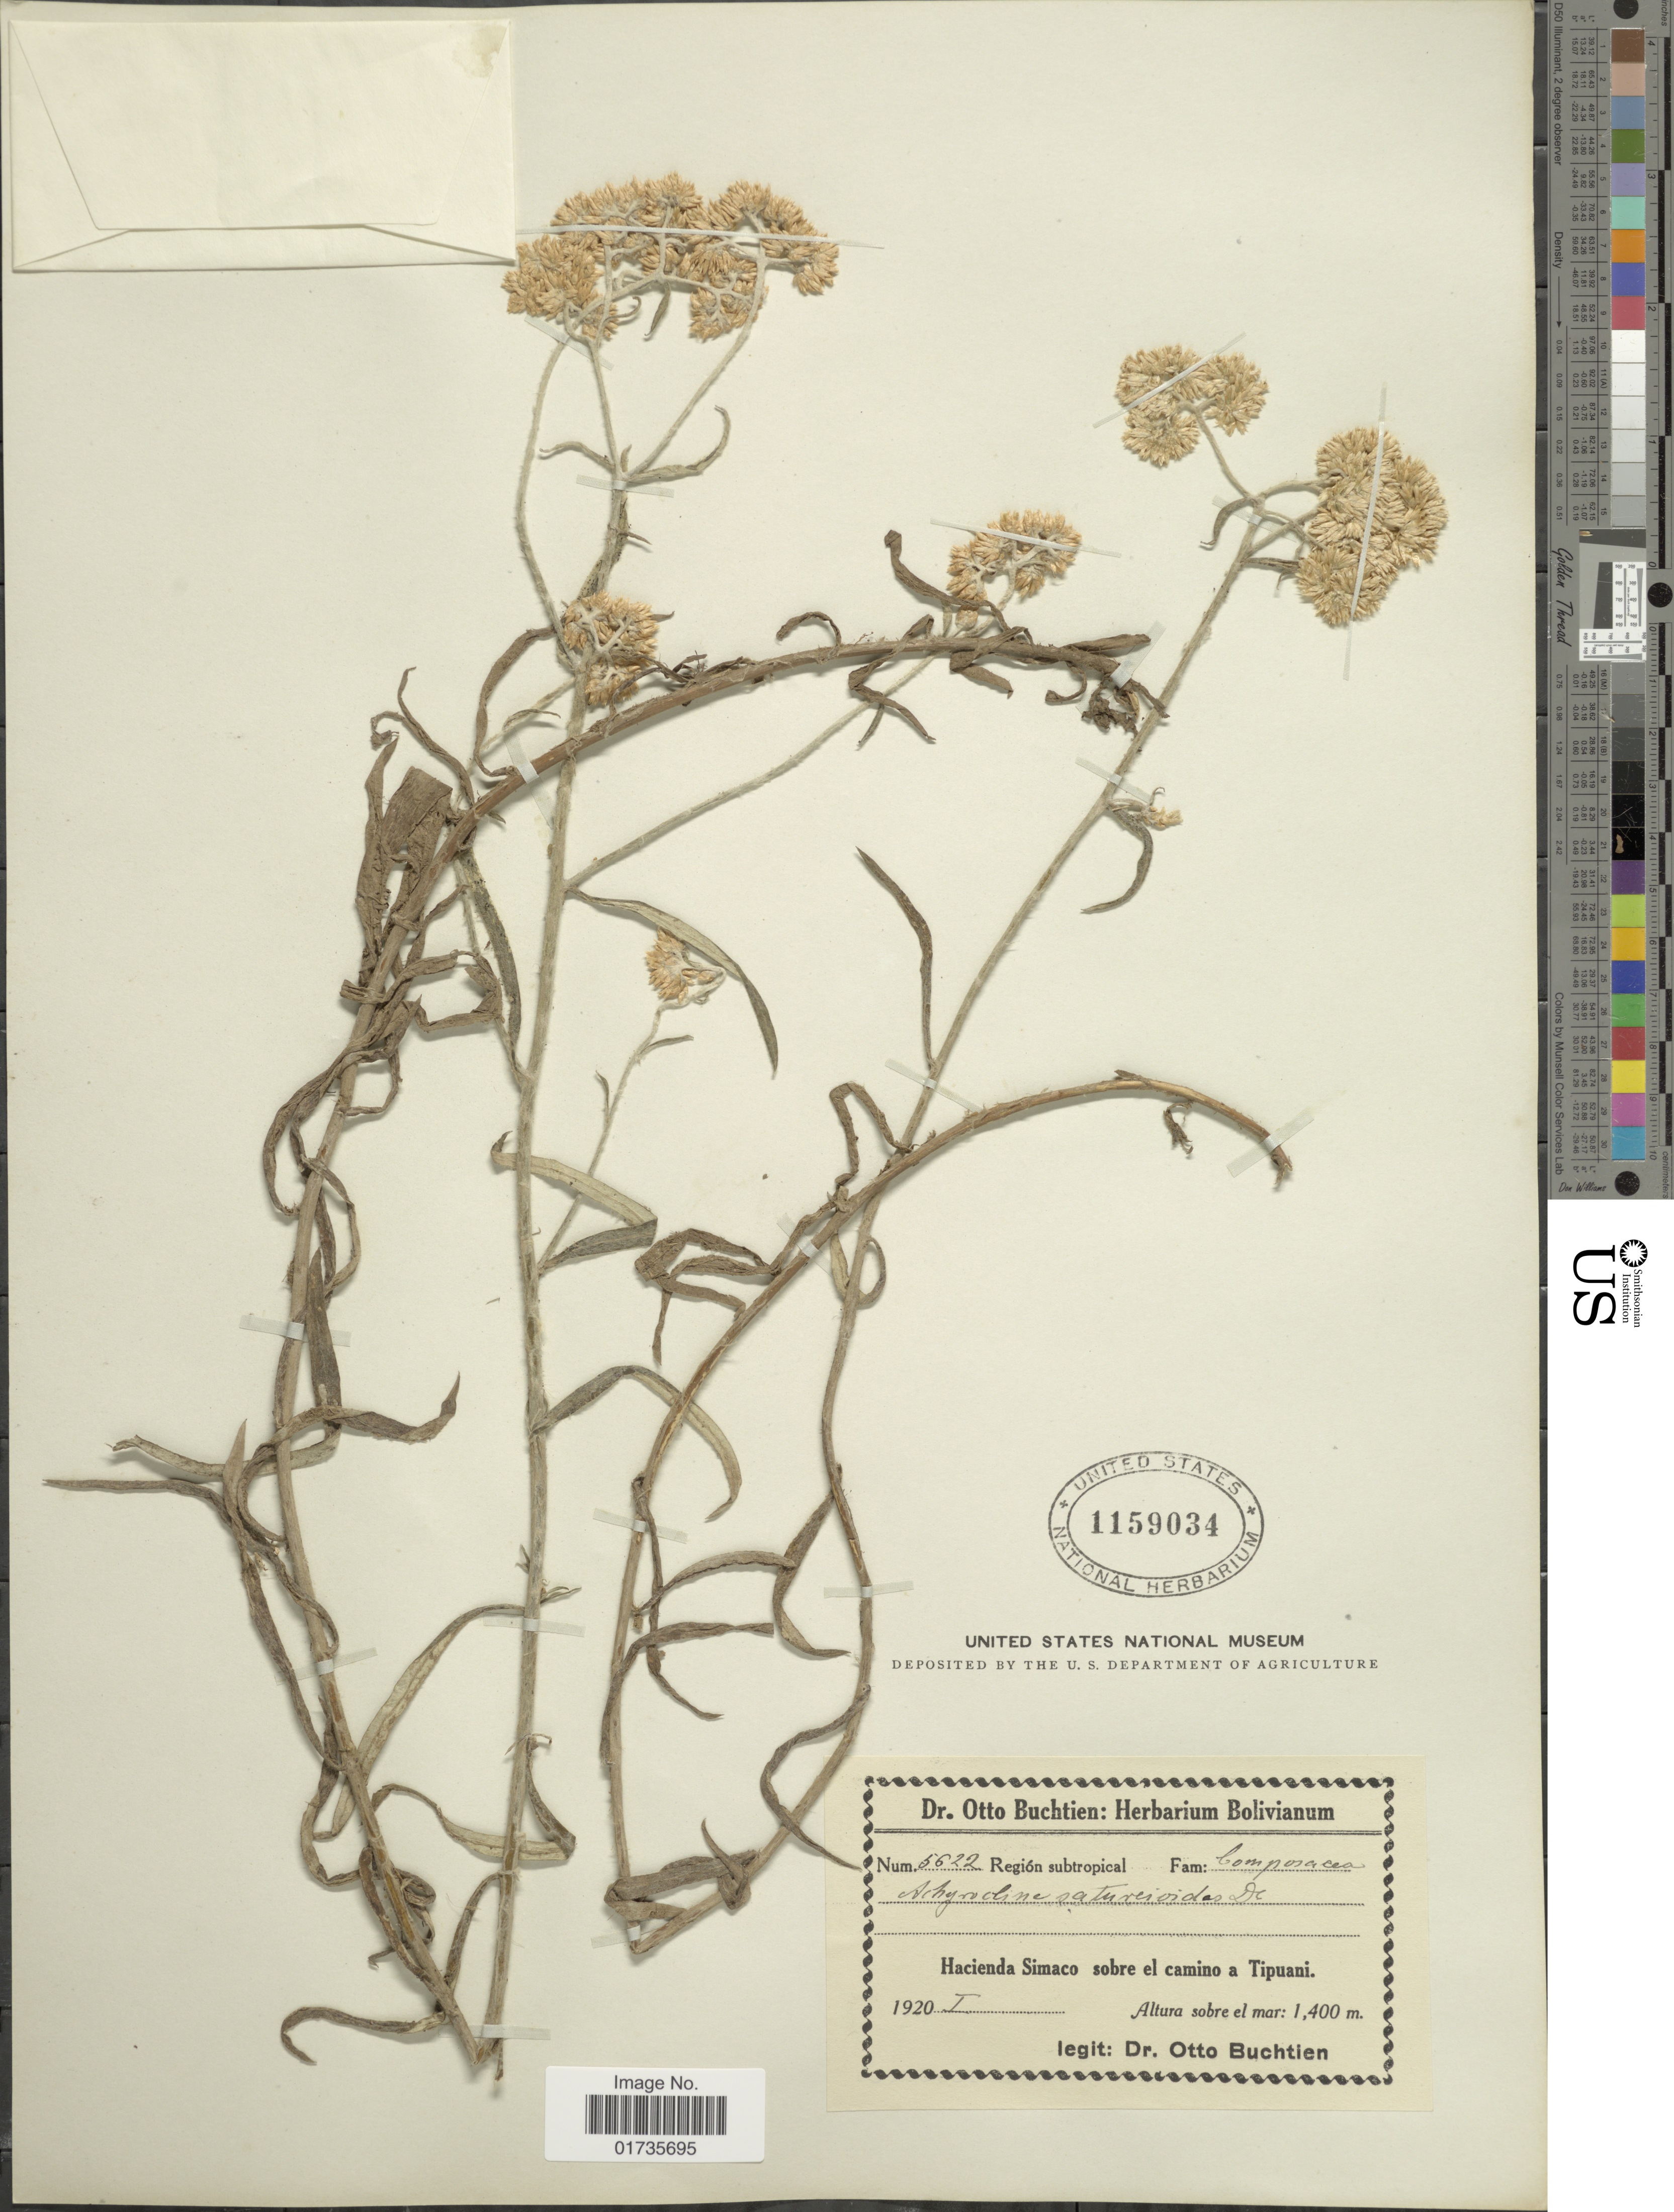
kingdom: Plantae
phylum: Tracheophyta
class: Magnoliopsida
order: Asterales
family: Asteraceae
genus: Achyrocline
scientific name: Achyrocline satureioides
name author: (Lam.) DC.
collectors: O. Buchtien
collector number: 5622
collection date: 1920-01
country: Bolivia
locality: Hacienda Simaco sobre el camino a Tipuani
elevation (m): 1400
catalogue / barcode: US 1159034